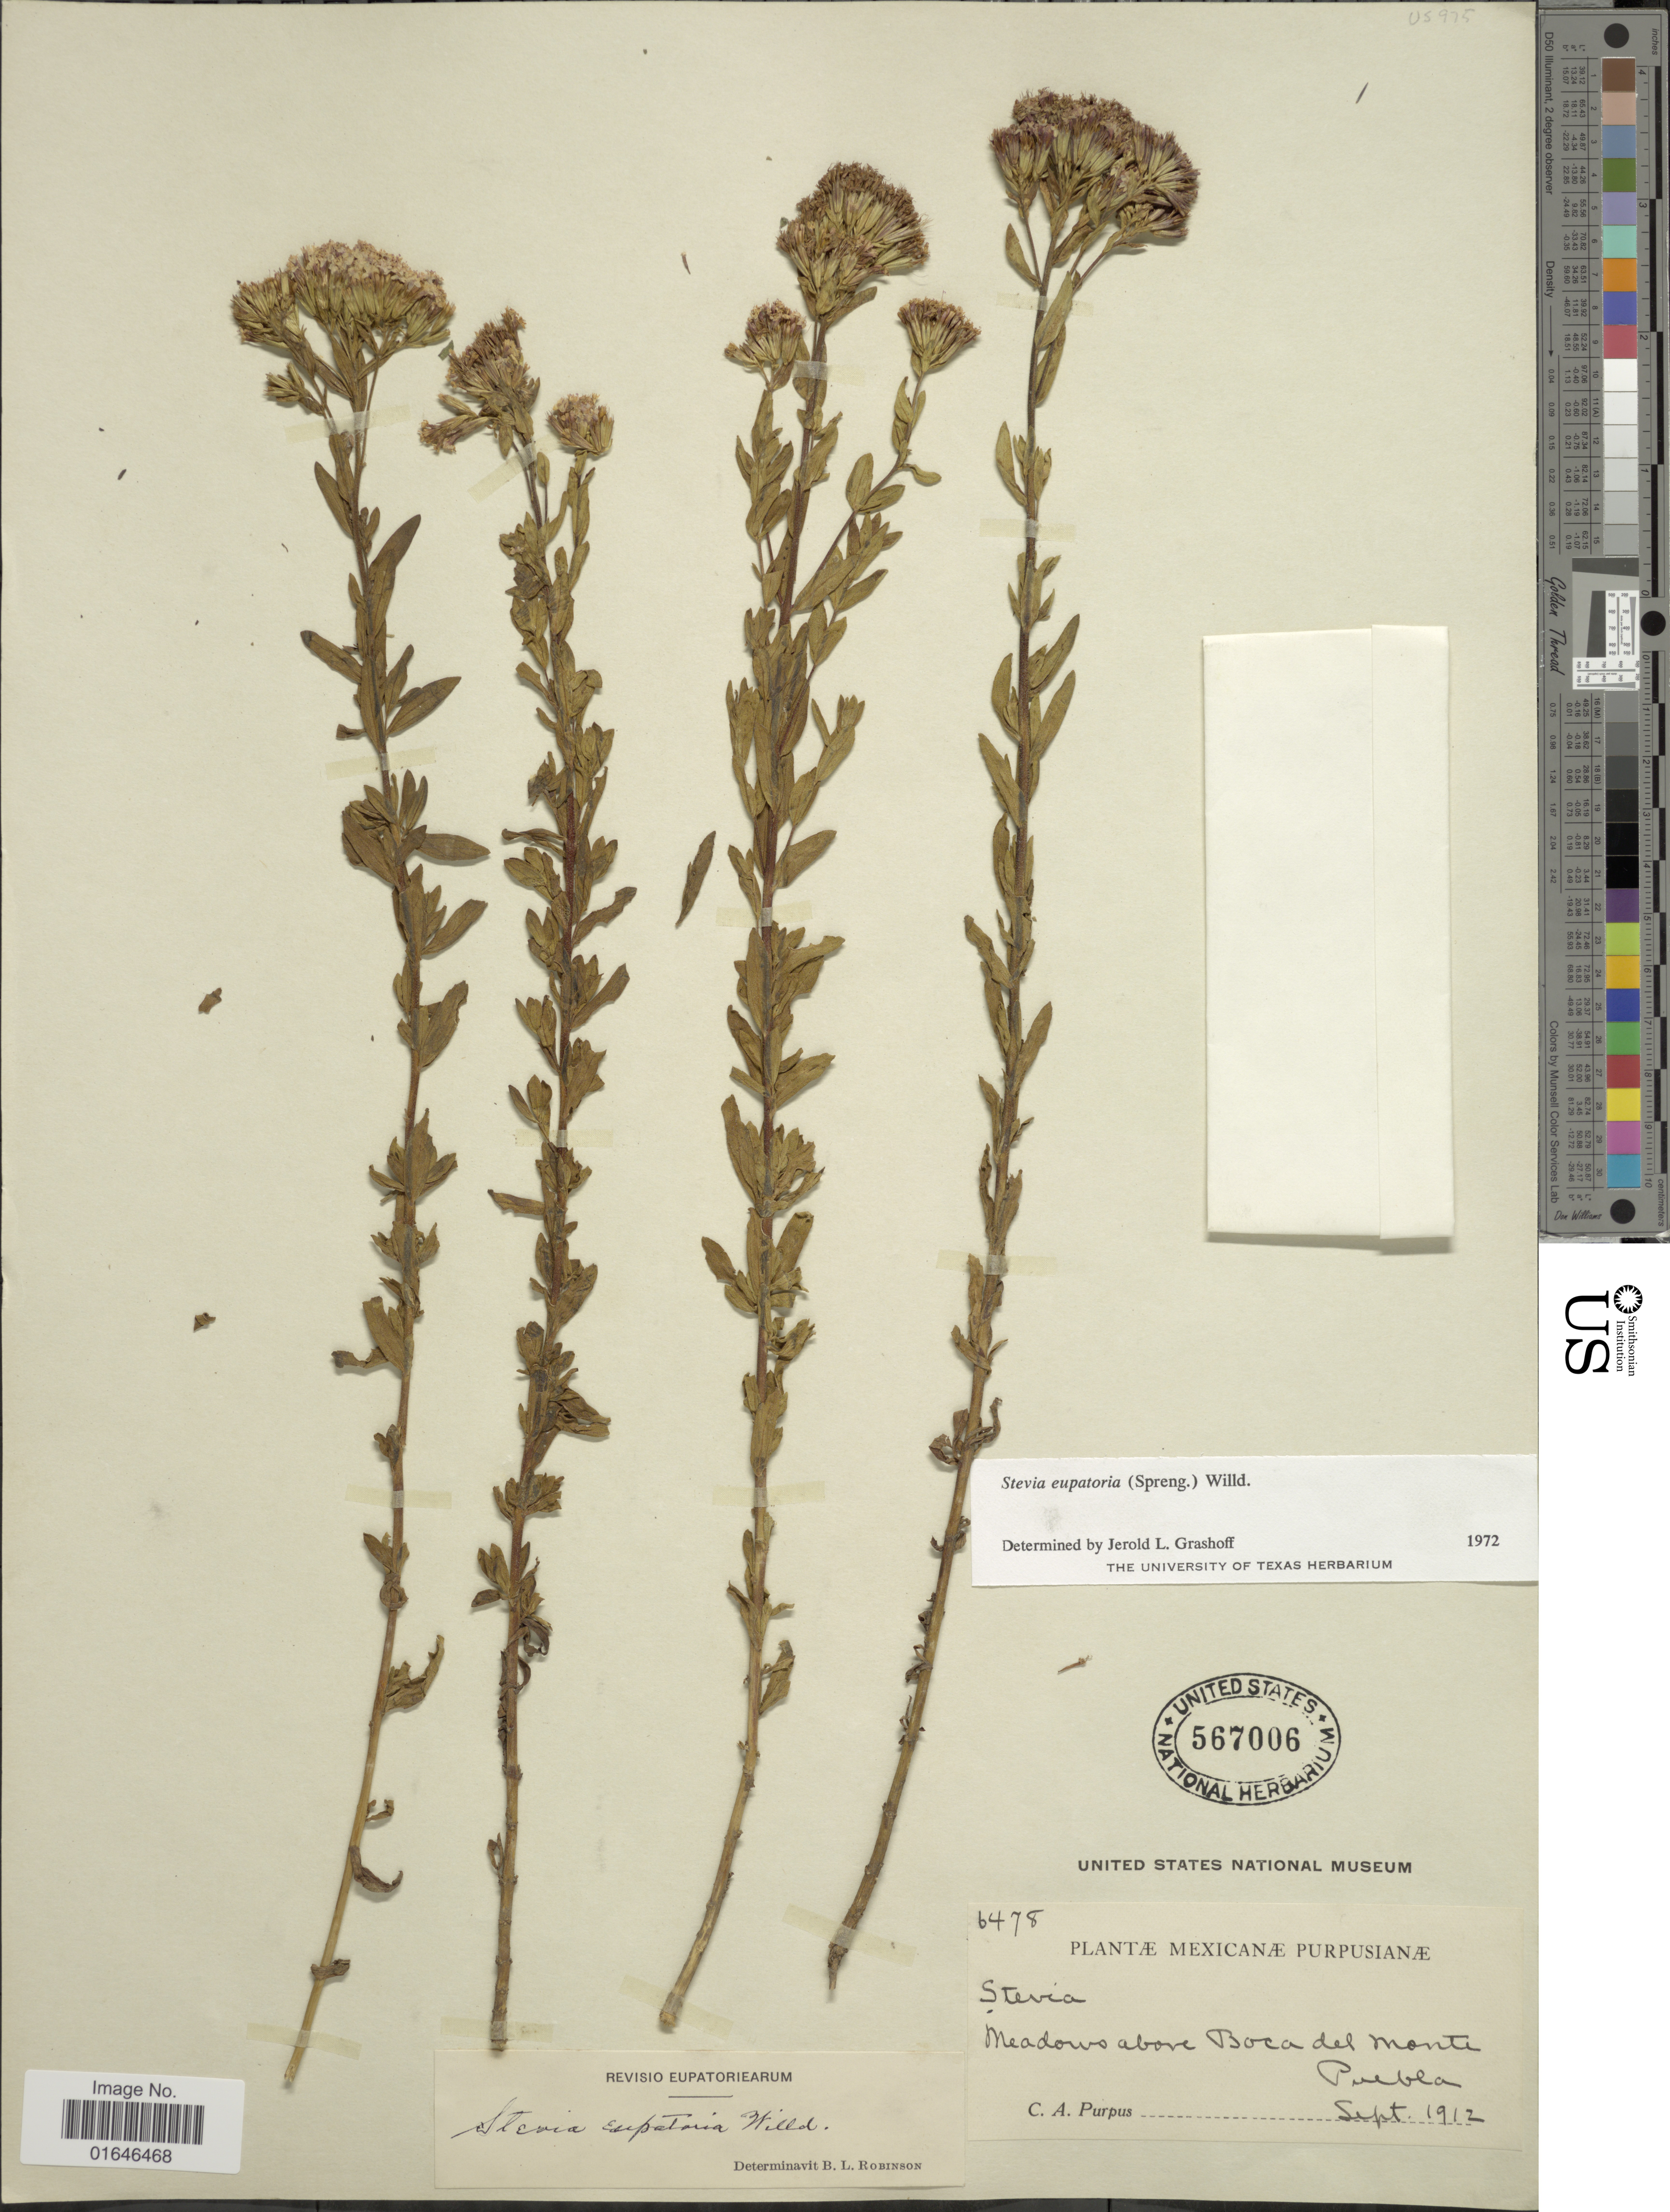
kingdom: Plantae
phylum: Tracheophyta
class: Magnoliopsida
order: Asterales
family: Asteraceae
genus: Stevia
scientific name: Stevia eupatoria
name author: (Spreng.) Willd.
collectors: C. A. Purpus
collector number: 6478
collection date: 1912-09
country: Mexico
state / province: Puebla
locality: Meadows above Boca del Monte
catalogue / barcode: US 567006